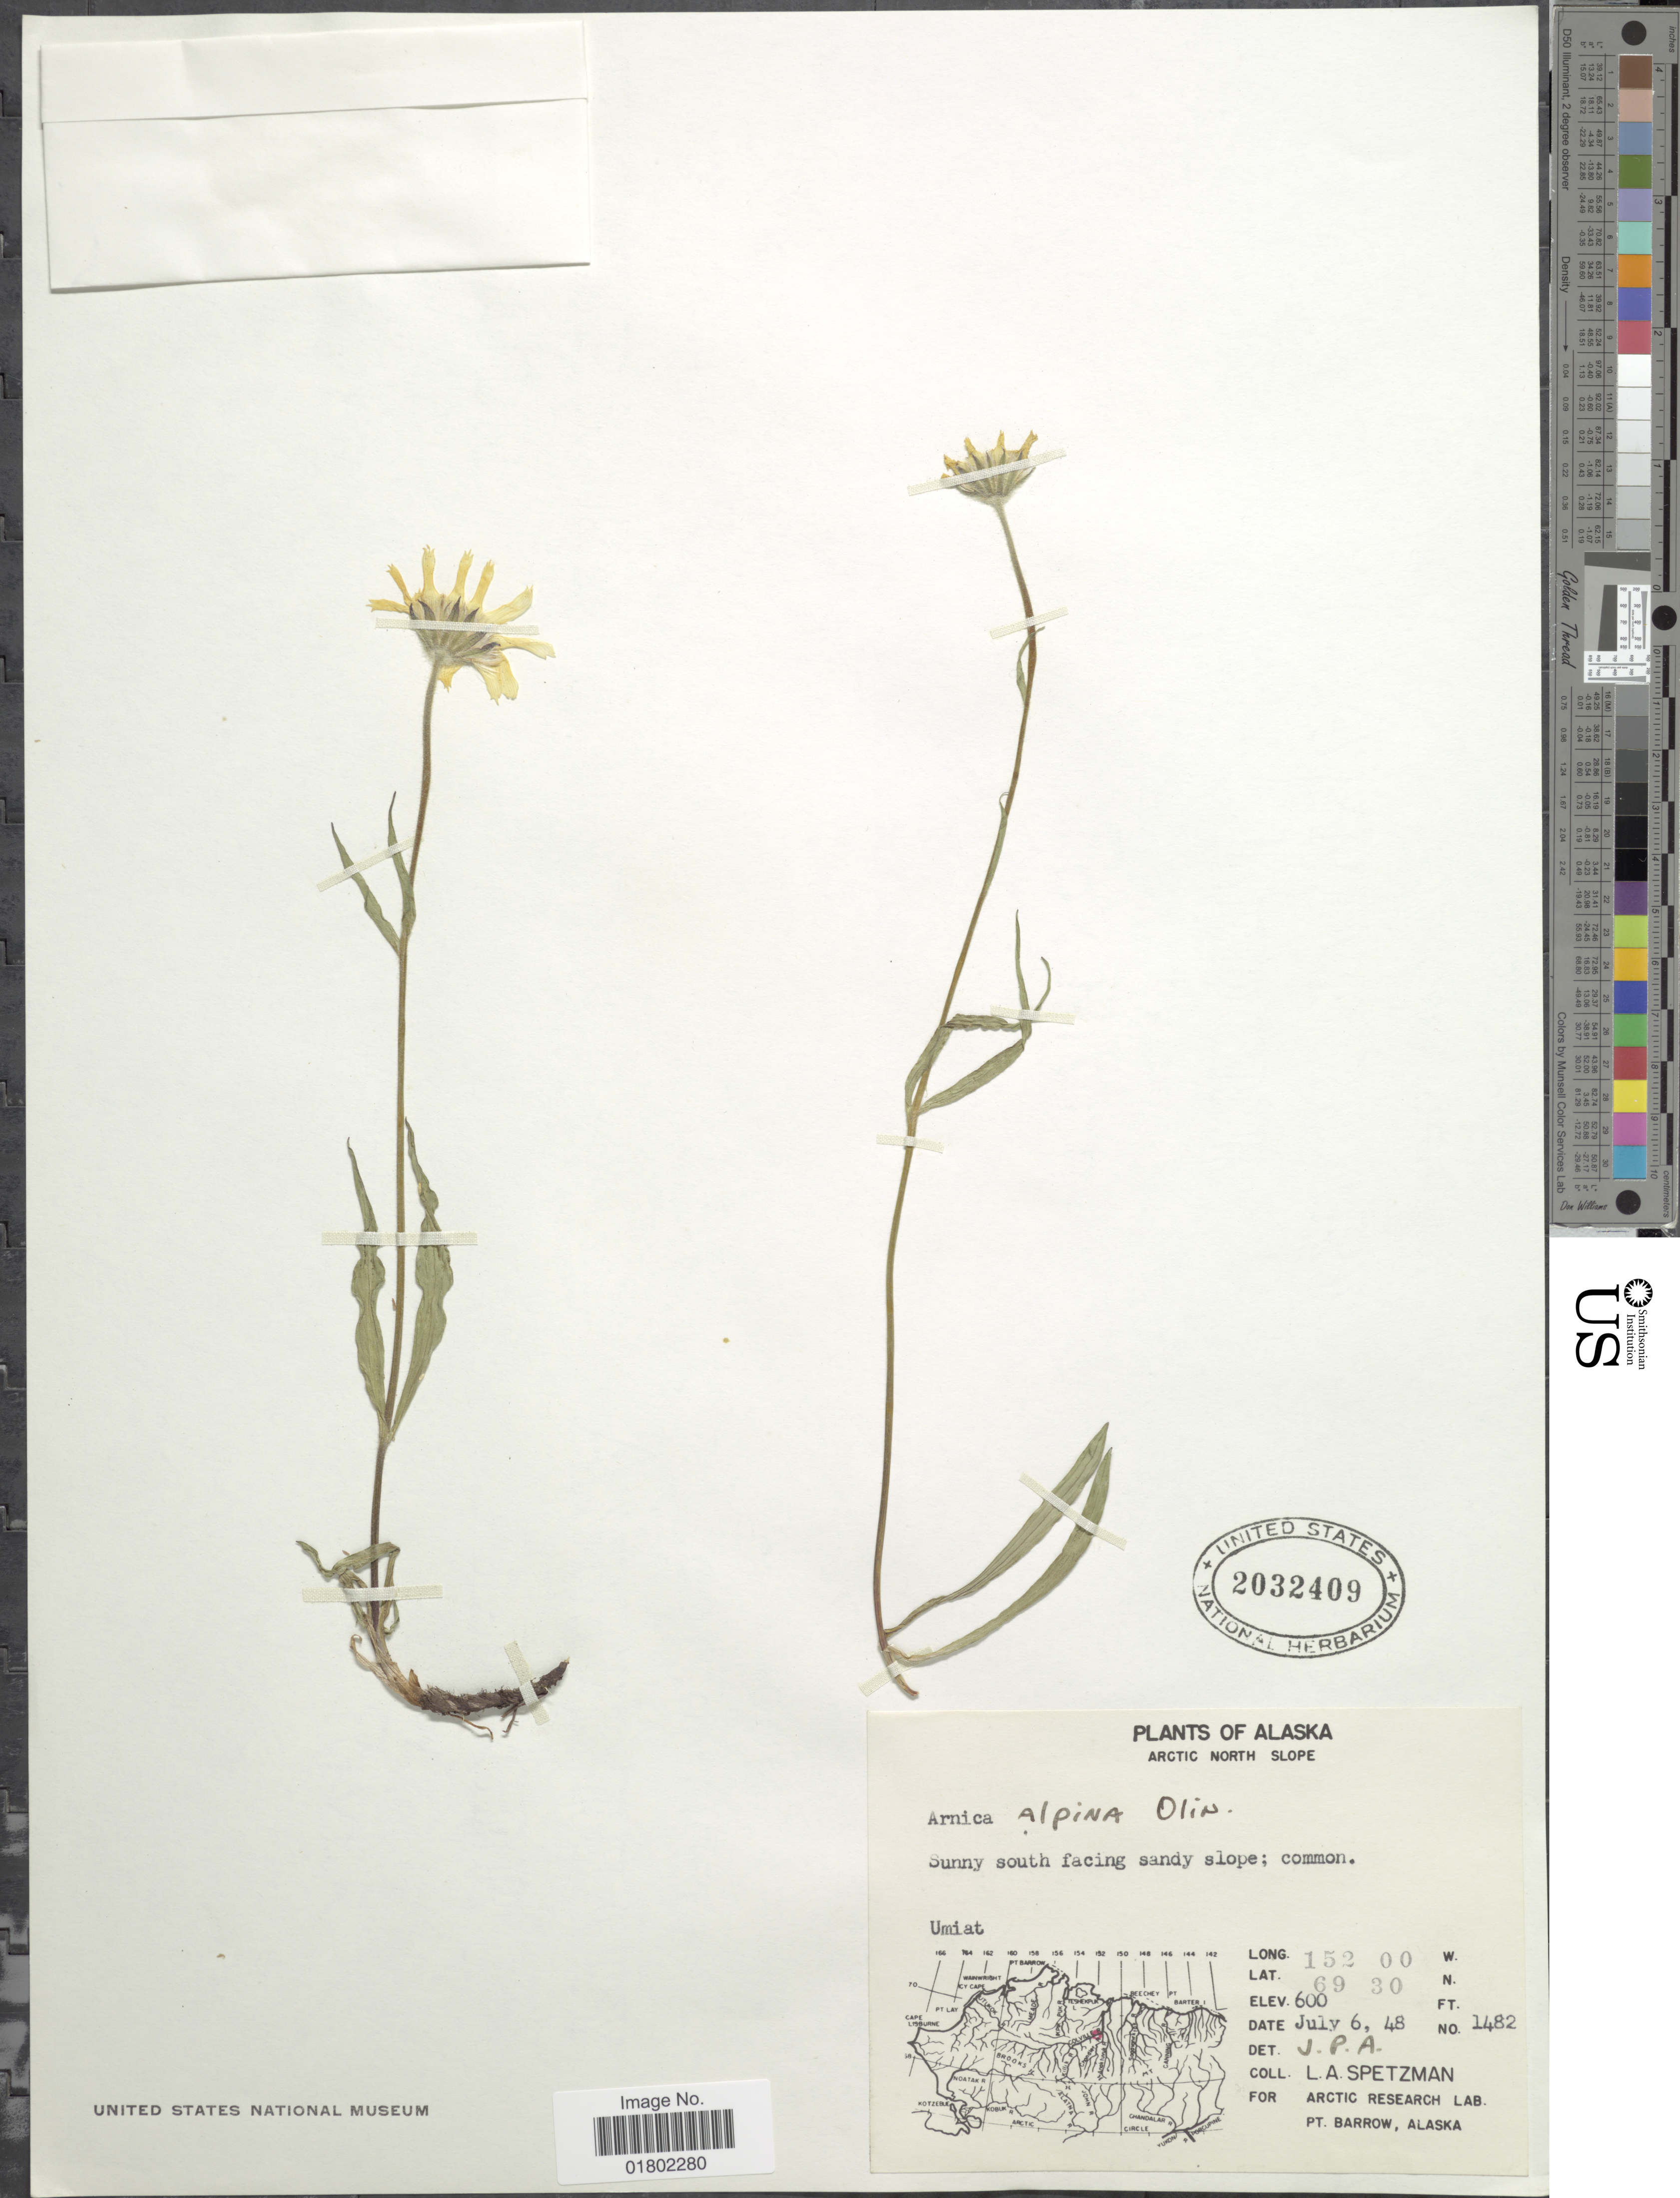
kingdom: Plantae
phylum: Tracheophyta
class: Magnoliopsida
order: Asterales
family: Asteraceae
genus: Arnica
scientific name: Arnica alpina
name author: Willd. ex Steud.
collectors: L. Spetzman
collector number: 1482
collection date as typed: Transcribed d/m/y: 6/7/48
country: United States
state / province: Alaska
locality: Arctic North Slope, Umiat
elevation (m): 183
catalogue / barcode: US 2032409